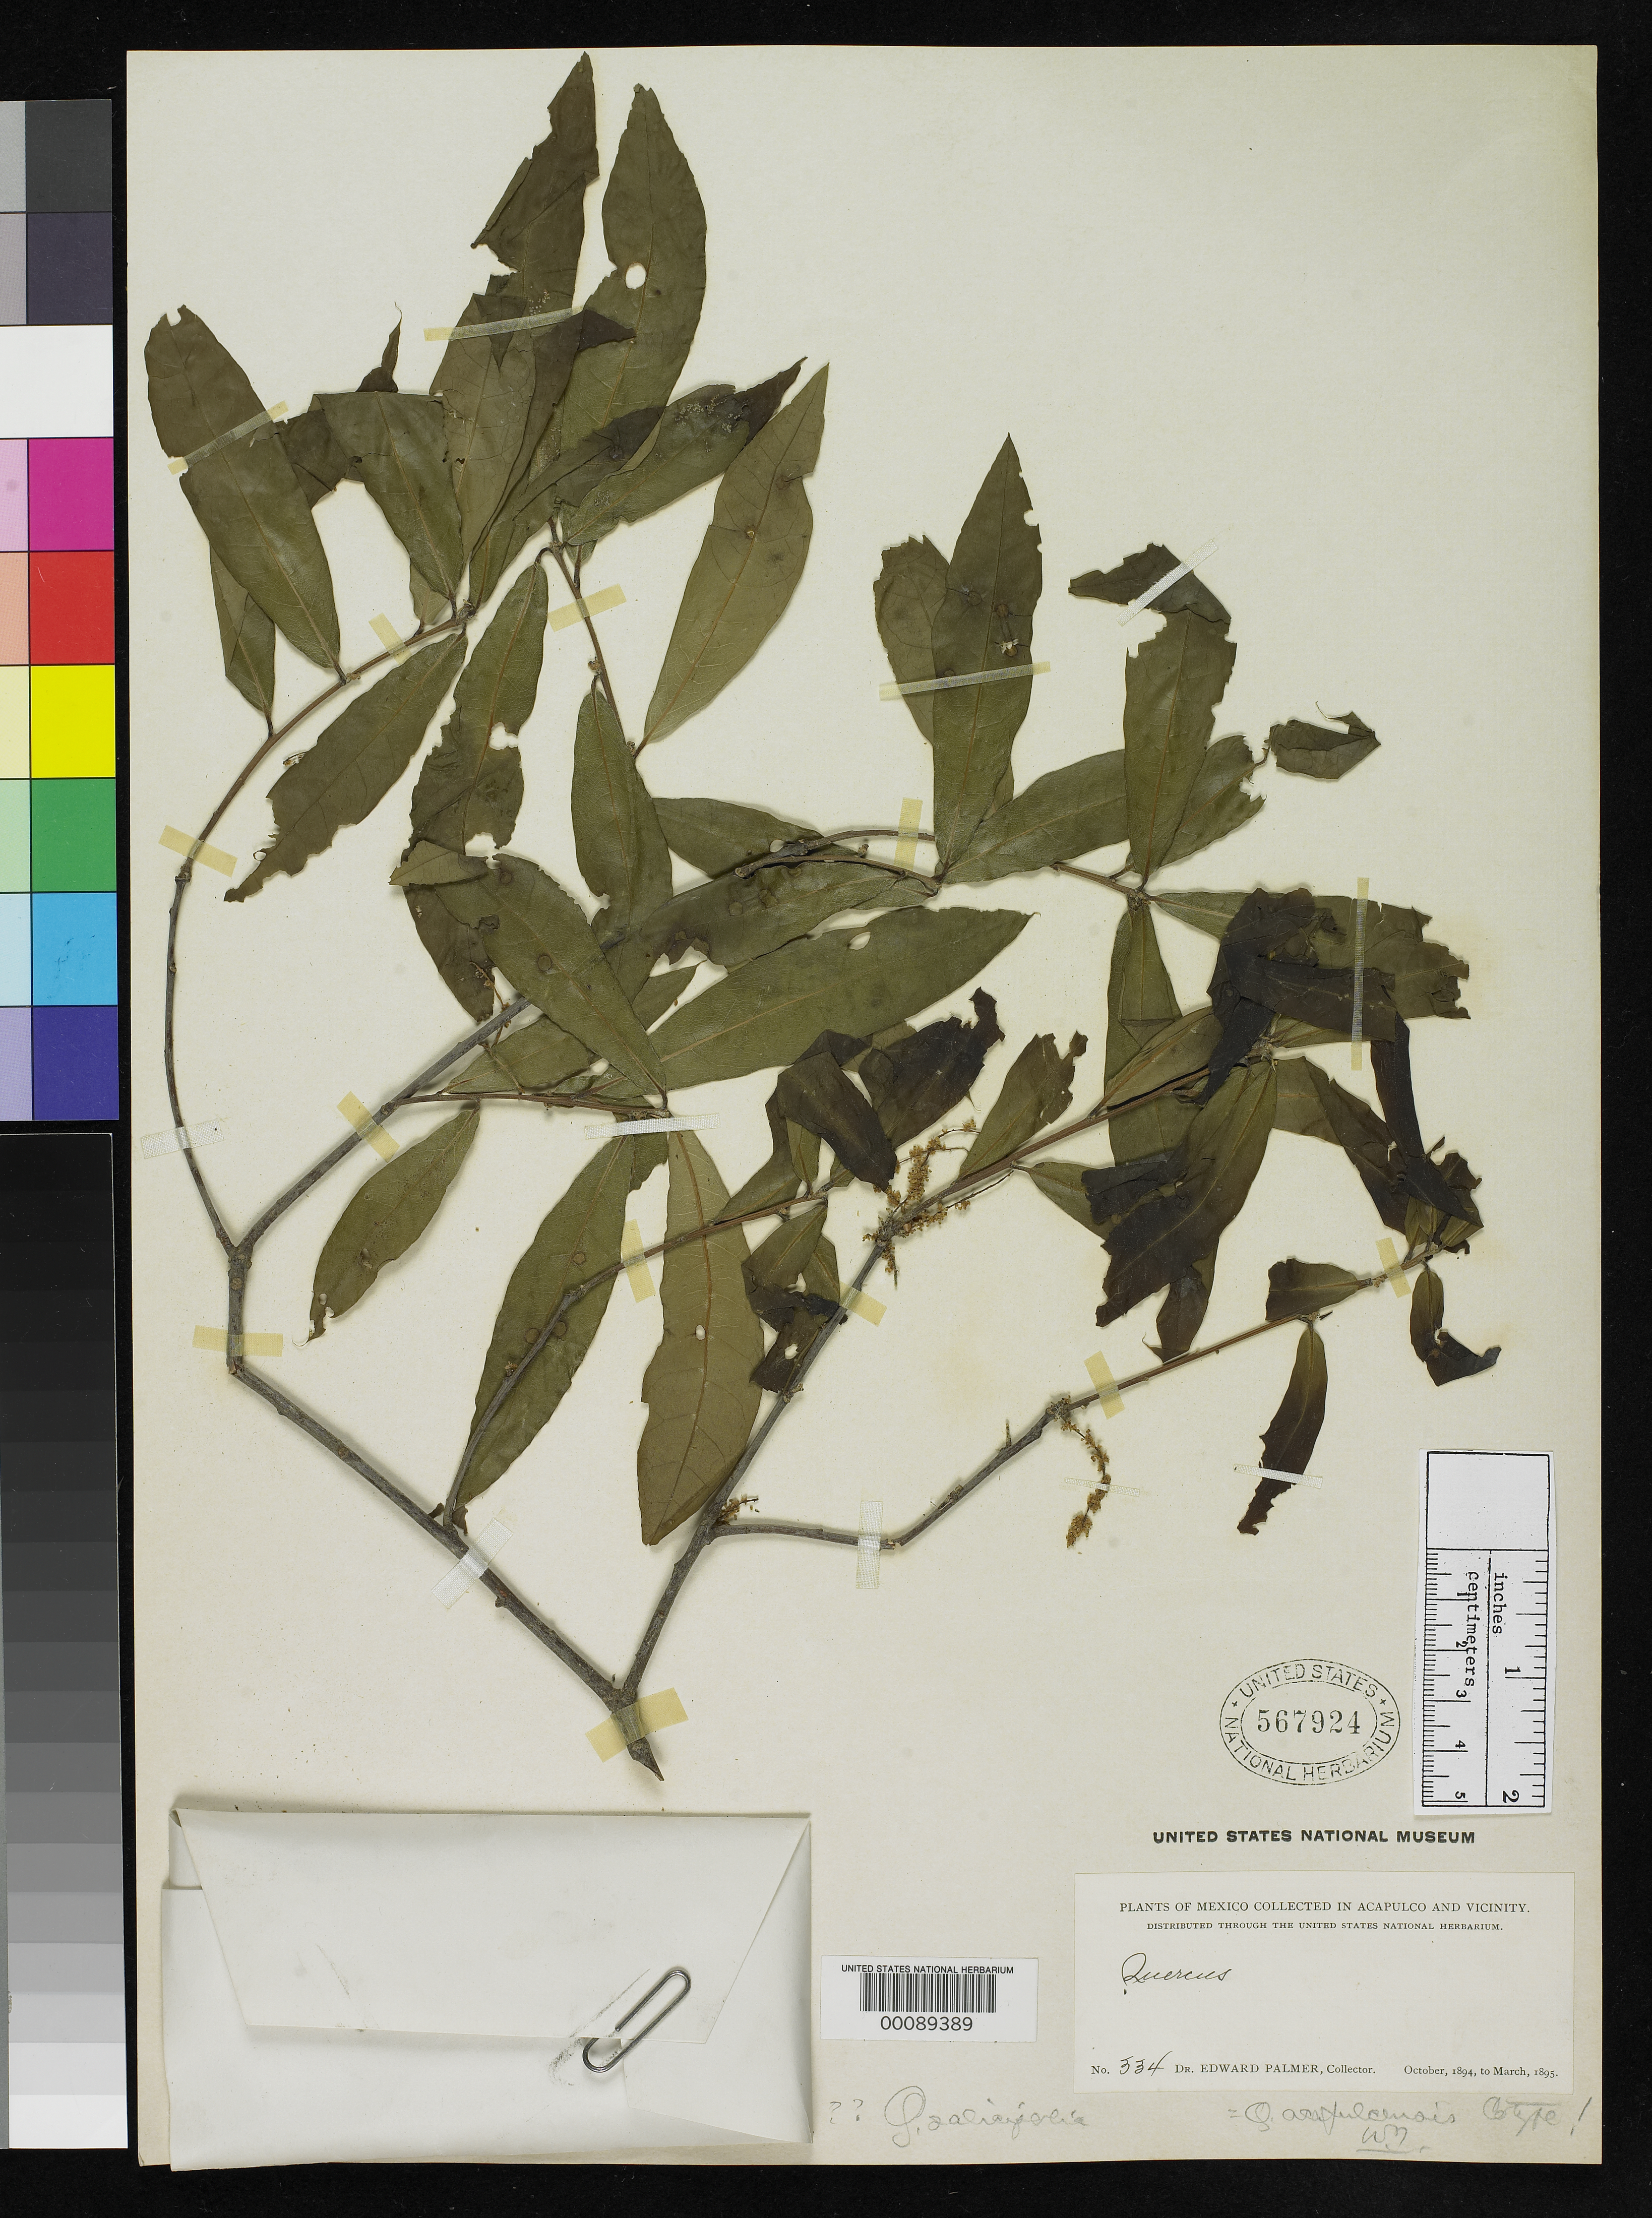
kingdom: Plantae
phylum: Tracheophyta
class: Magnoliopsida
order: Fagales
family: Fagaceae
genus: Quercus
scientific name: Quercus acapulcensis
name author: Trel.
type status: Isotype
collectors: E. Palmer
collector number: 334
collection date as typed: Oct 1894 to -- Mar 1894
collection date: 1894-03/1894-10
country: Mexico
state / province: Guerrero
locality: Acapulco.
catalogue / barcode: US 567924